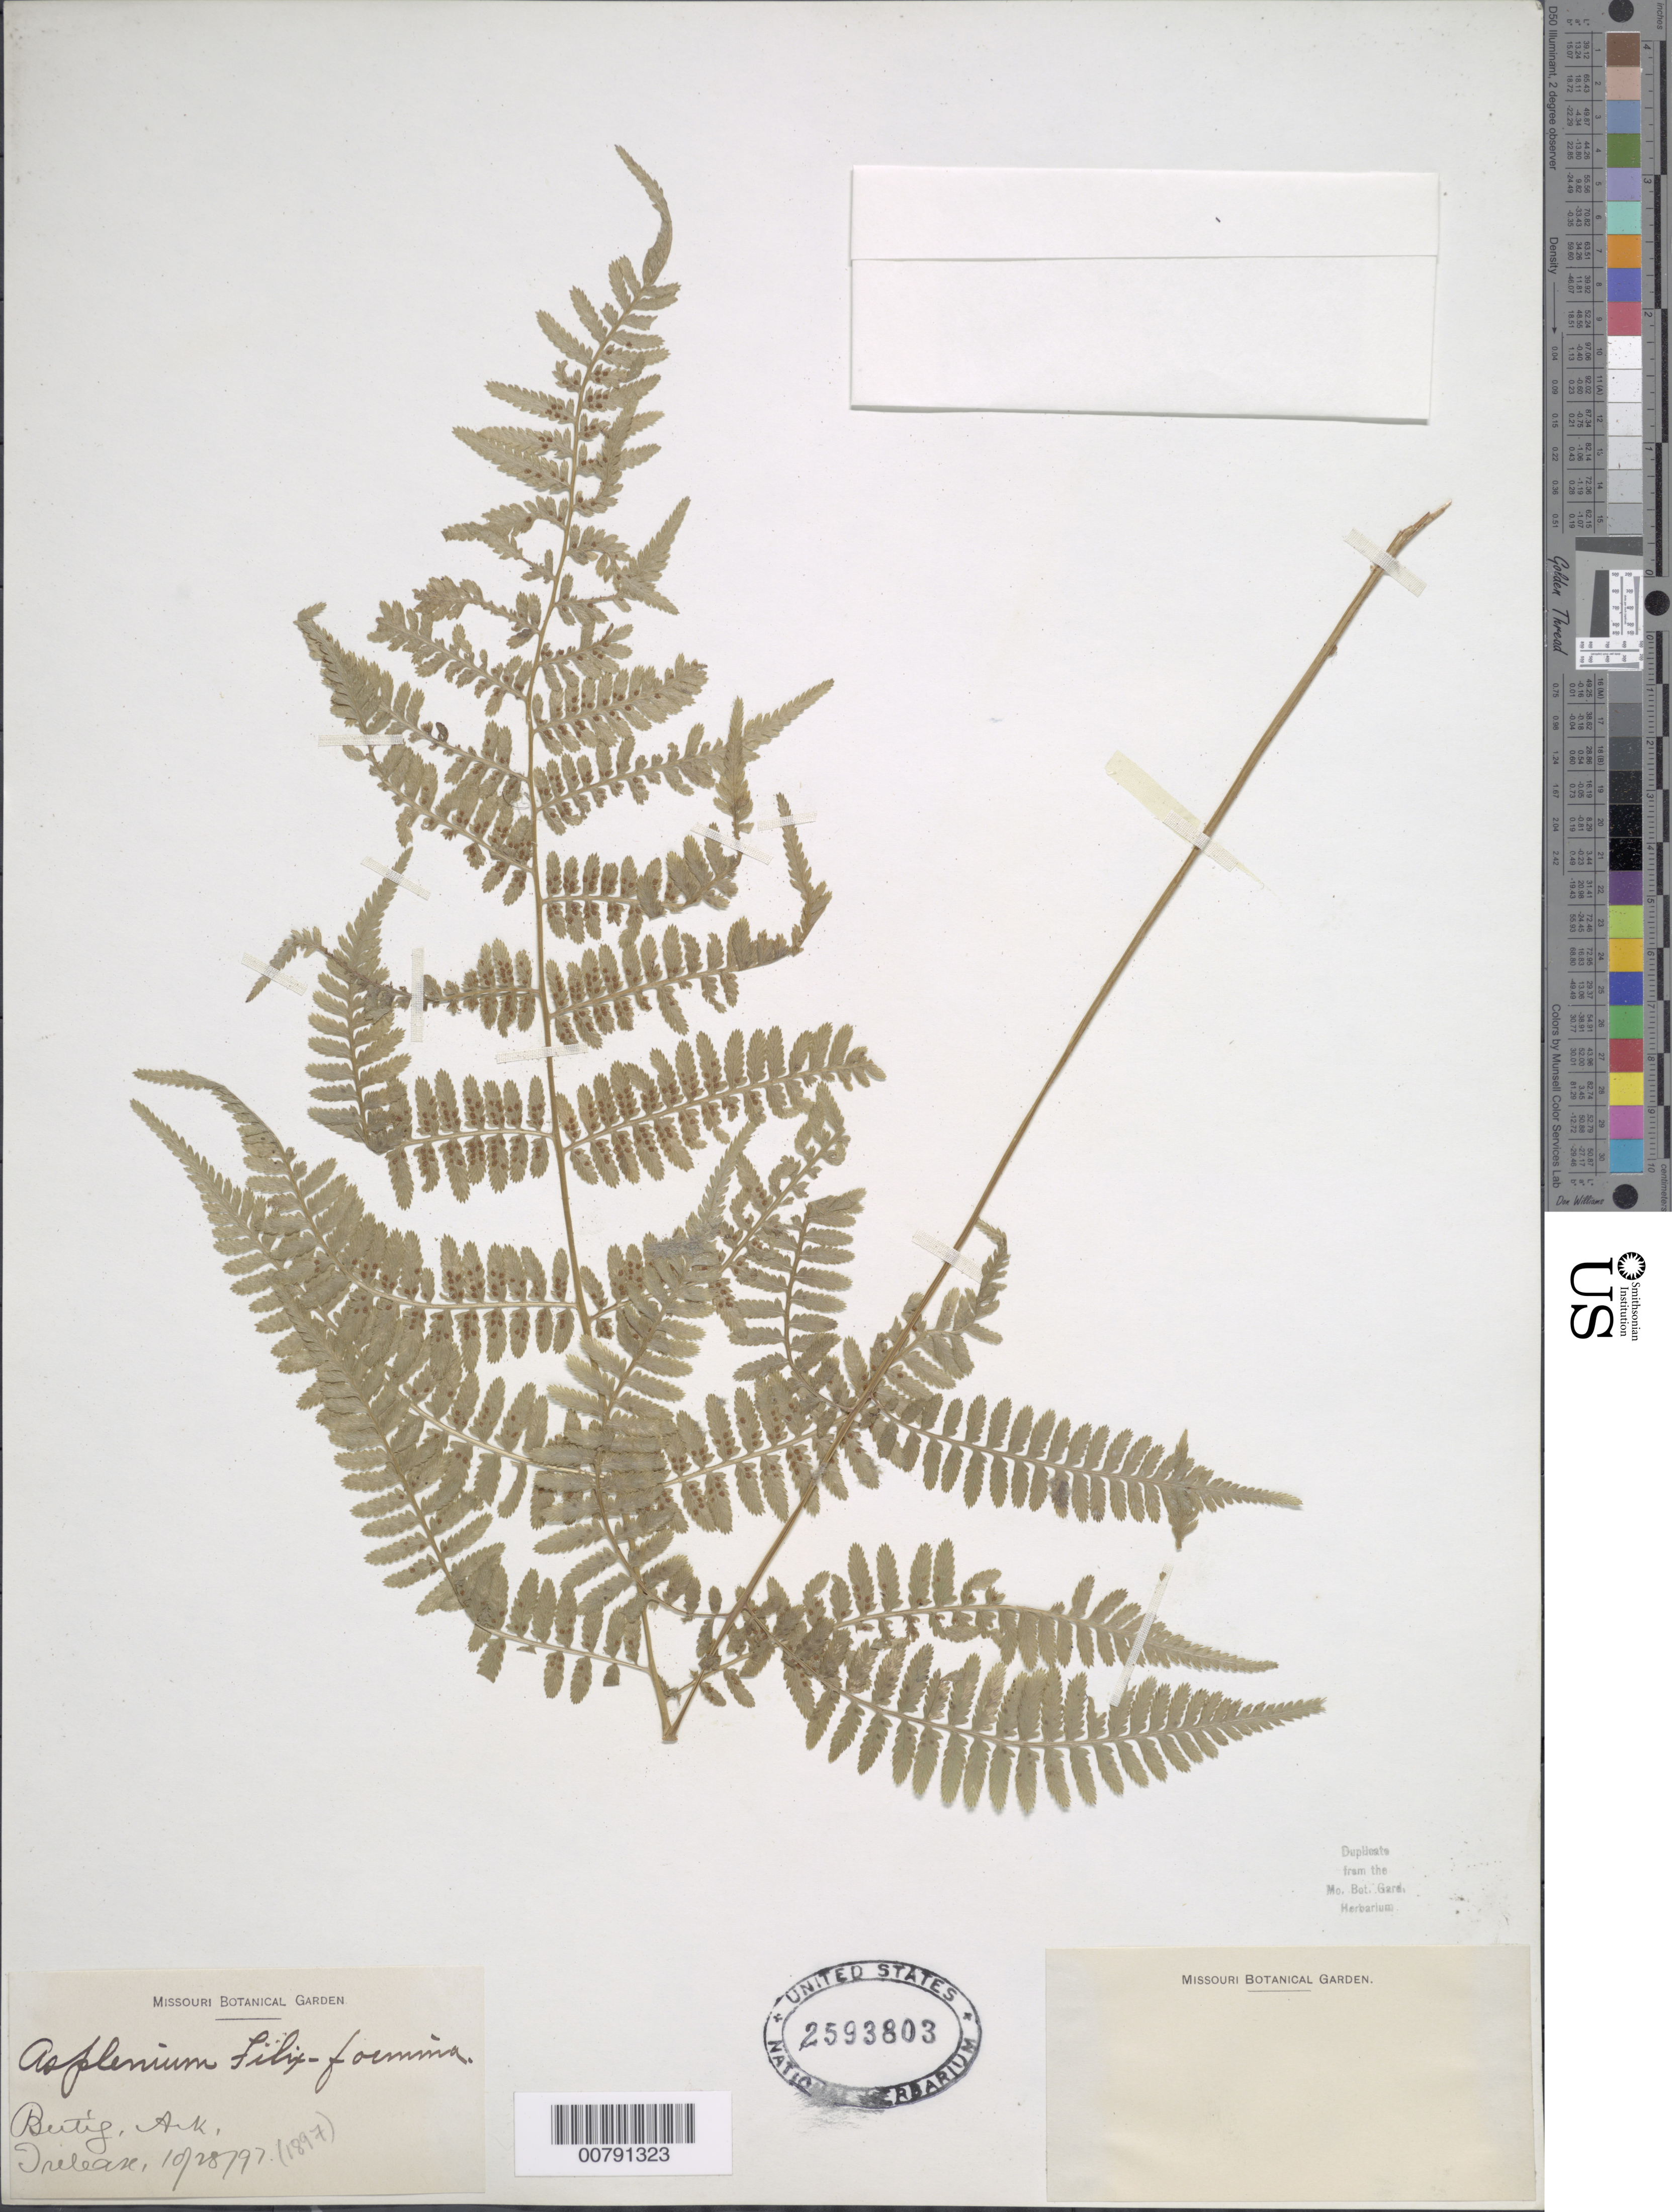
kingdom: Plantae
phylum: Tracheophyta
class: Polypodiopsida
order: Polypodiales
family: Athyriaceae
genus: Athyrium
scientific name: Athyrium filix-femina subsp. asplenioides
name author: (Michx.) Hultén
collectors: -- Trelease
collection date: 1897-10-28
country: United States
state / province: Arkansas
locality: Bertig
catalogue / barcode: US 2593803